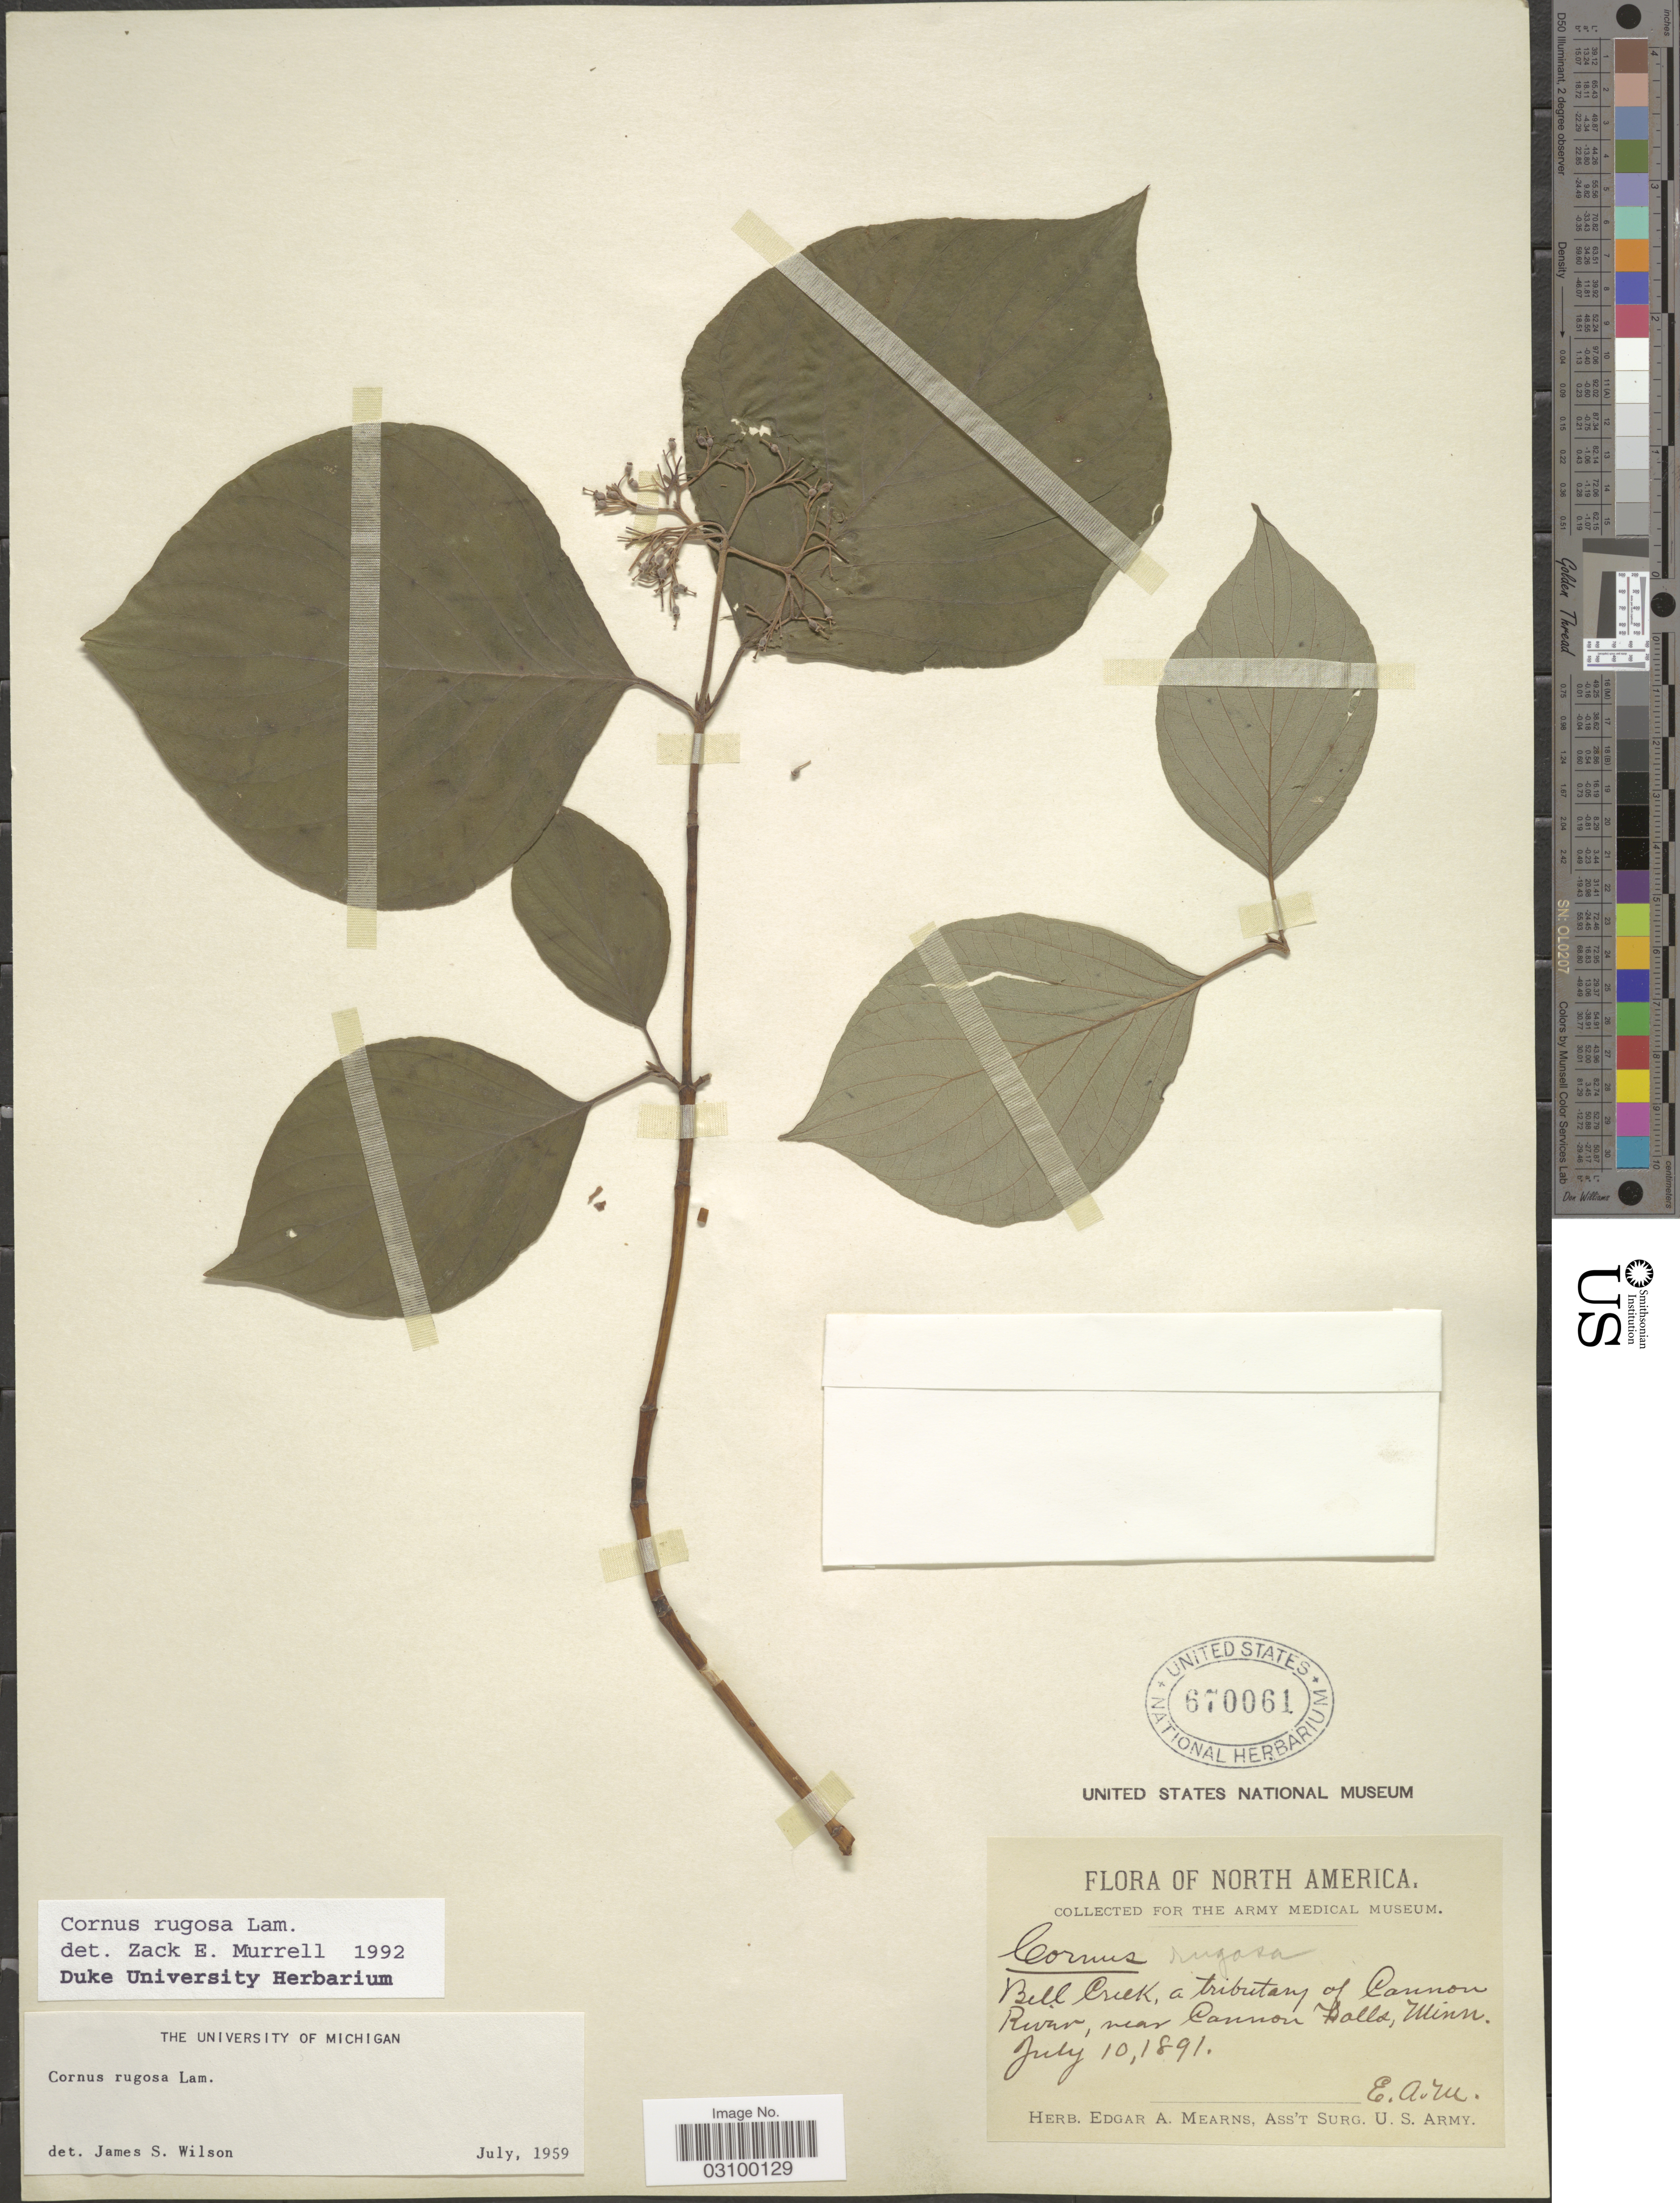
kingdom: Plantae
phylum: Tracheophyta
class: Magnoliopsida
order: Cornales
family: Cornaceae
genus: Cornus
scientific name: Cornus rugosa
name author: Lam.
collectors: E. A. Mearns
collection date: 1891-07-10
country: United States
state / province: Minnesota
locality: Bell Creek, a tributary of Cannon River, near Cannon Falls, Minn.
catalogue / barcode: US 670061